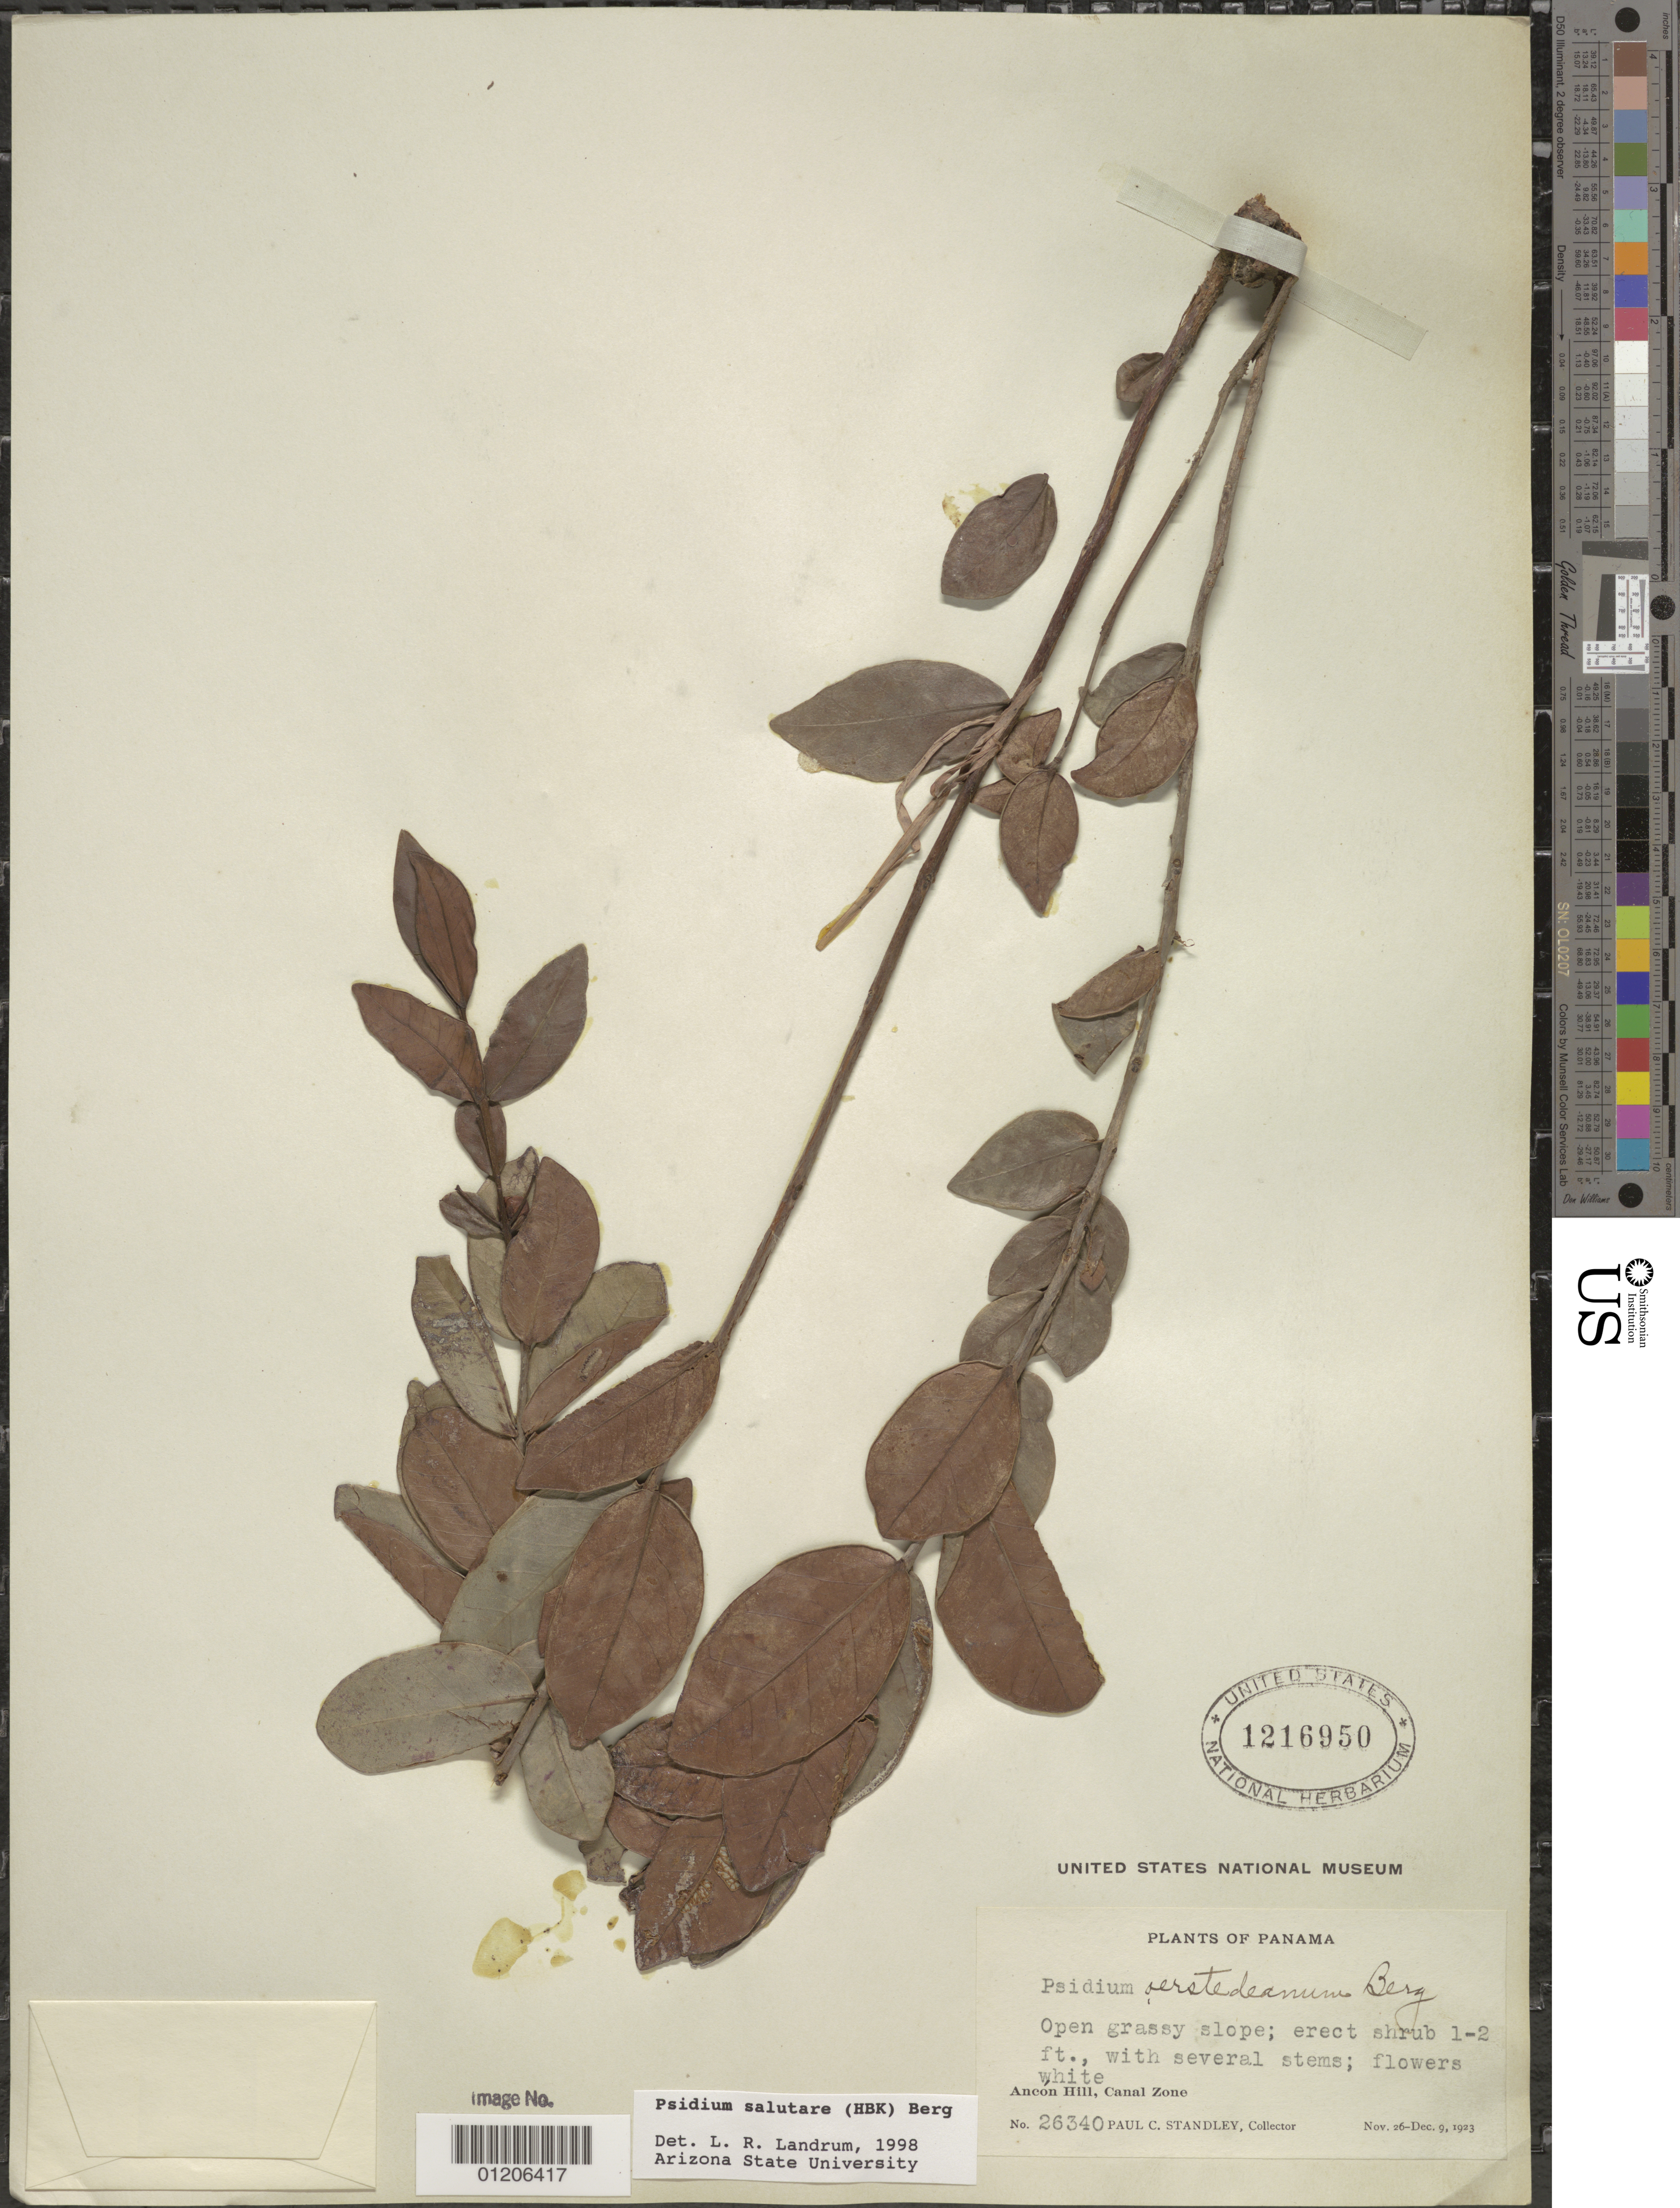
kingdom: Plantae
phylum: Tracheophyta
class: Magnoliopsida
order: Myrtales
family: Myrtaceae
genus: Psidium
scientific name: Psidium salutare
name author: (Kunth) O. Berg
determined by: Landrum, L. R.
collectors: P. C. Standley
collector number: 26340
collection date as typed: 26 Nov 1923 to 09 Dec 1923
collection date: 1923-11-26/1923-12-09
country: Panama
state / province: Panamá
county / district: Canal Zone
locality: Ancón Hill.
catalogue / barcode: US 1216950